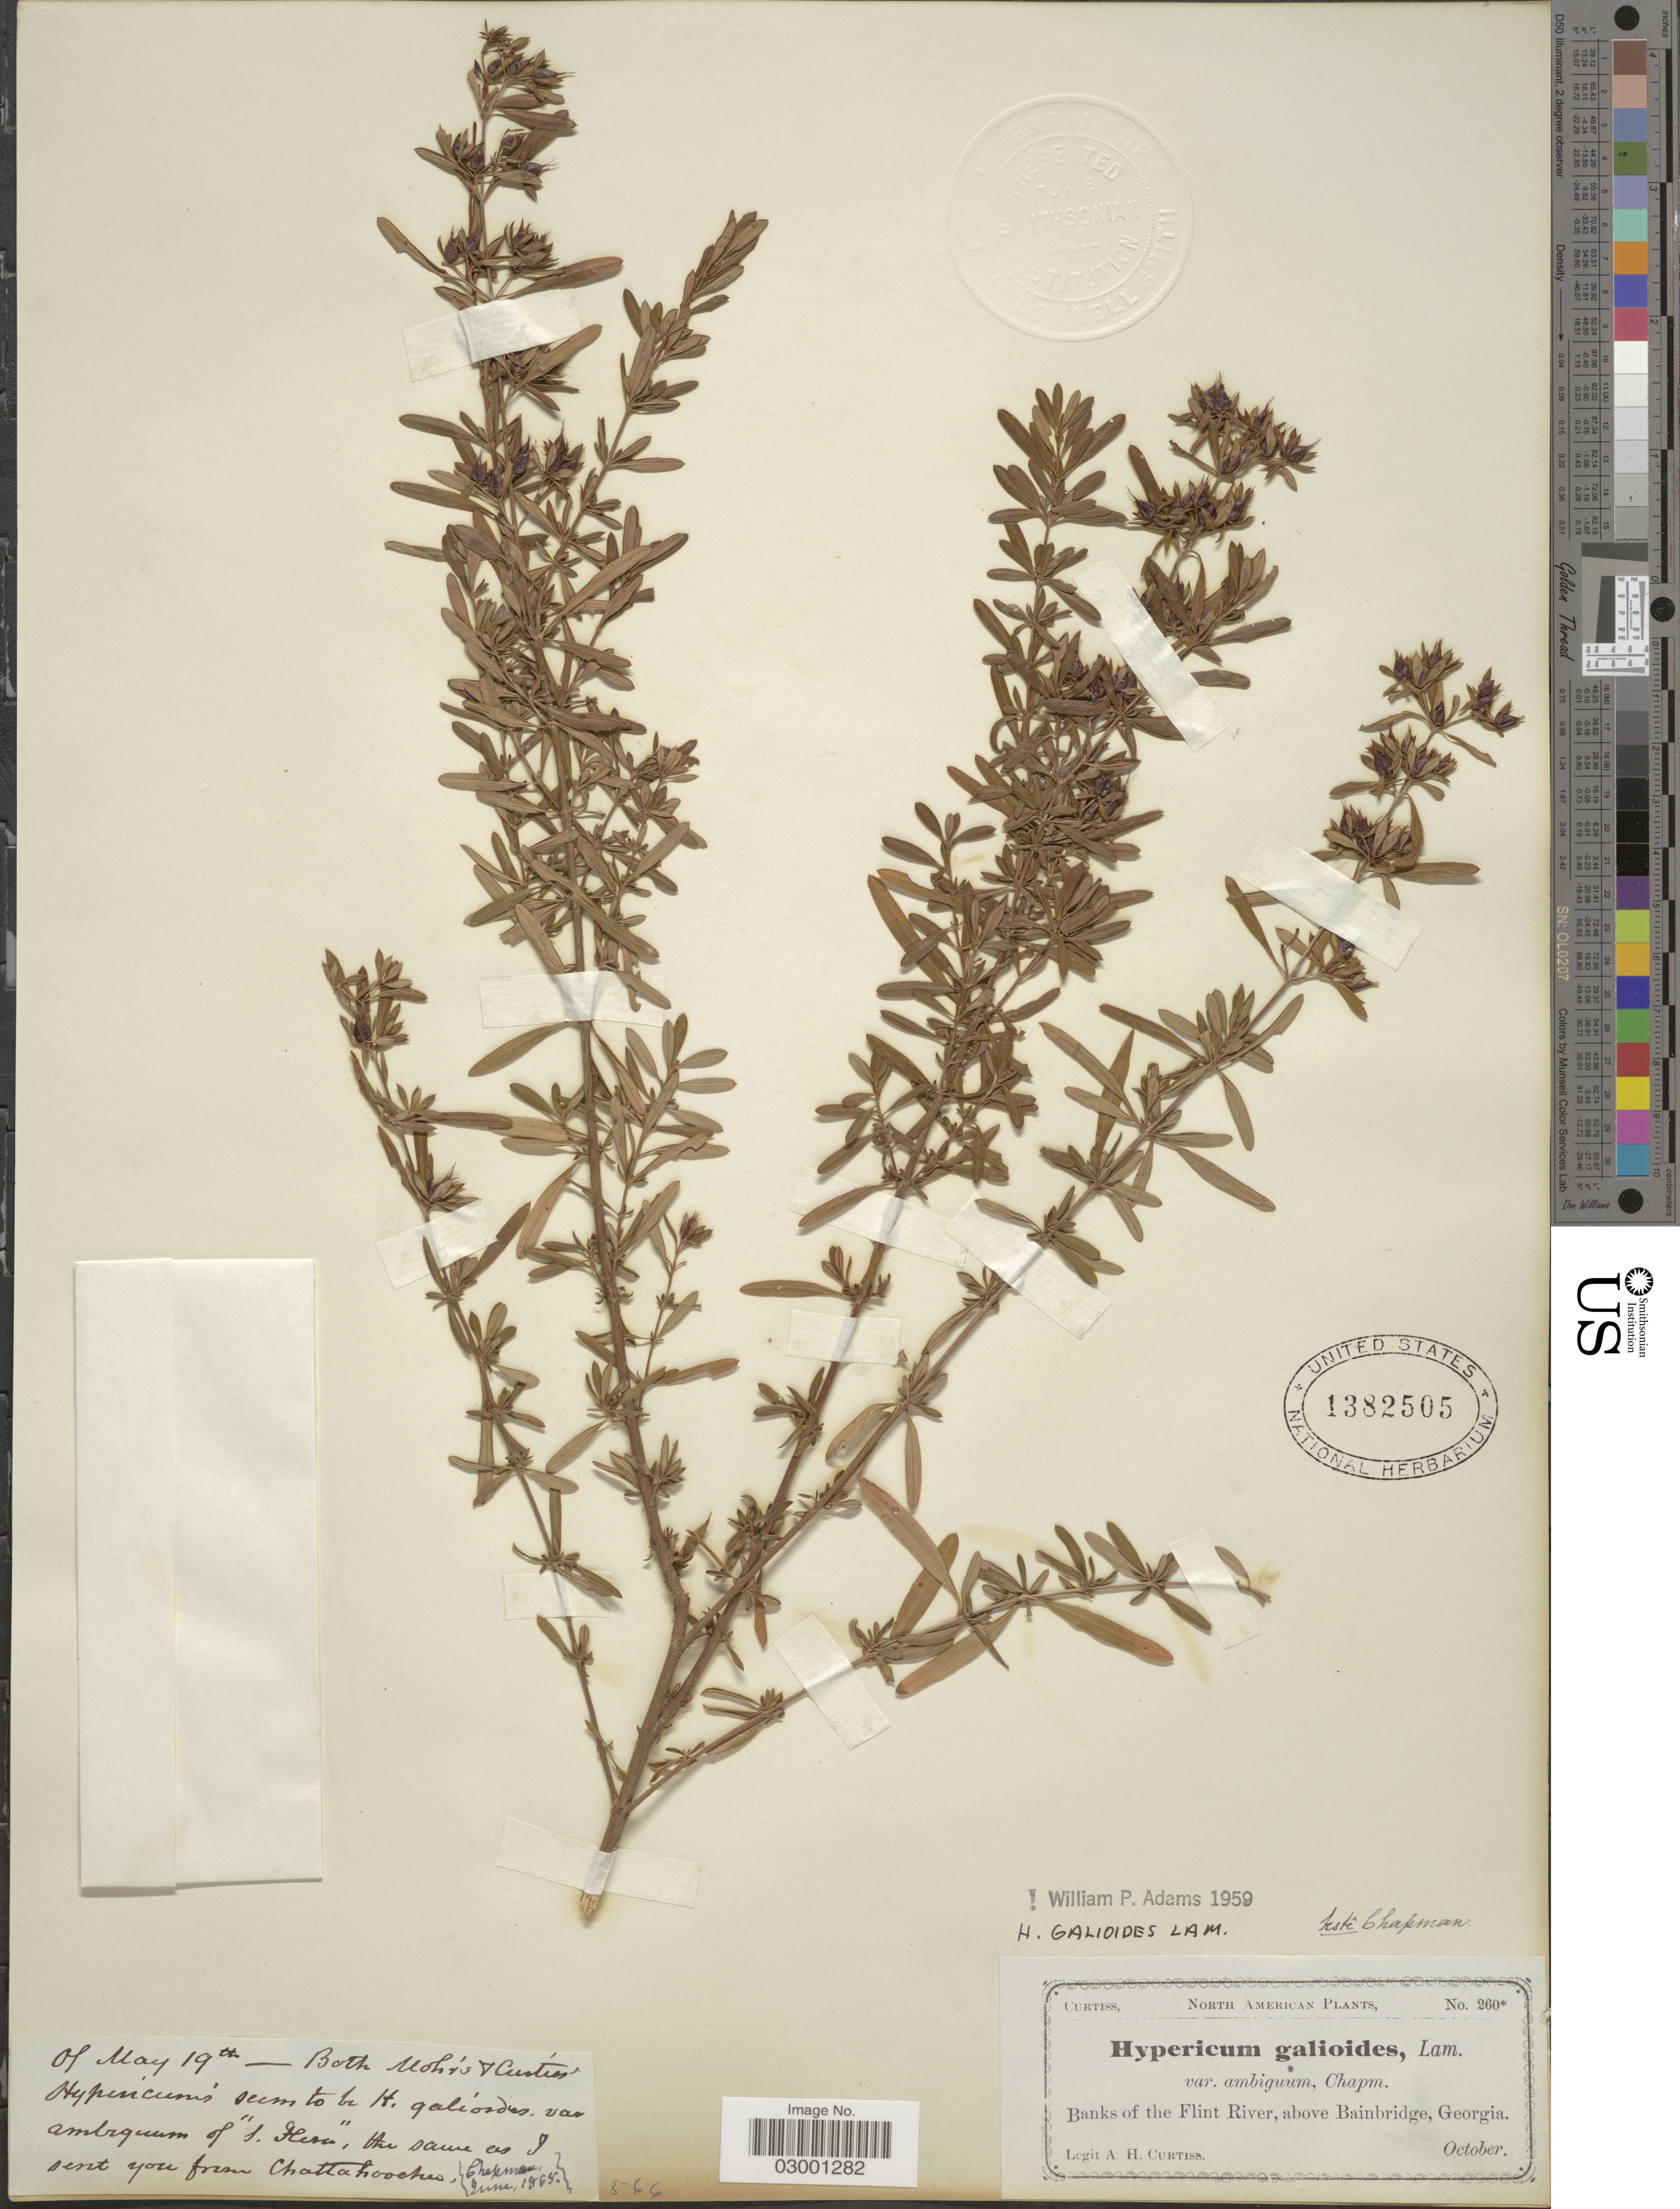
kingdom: Plantae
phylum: Tracheophyta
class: Magnoliopsida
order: Malpighiales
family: Hypericaceae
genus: Hypericum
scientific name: Hypericum galioides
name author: Lam.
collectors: A. H. Curtiss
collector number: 260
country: United States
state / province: Georgia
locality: Banks of the Flint River, above Bainbridge.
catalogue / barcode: US 1382505